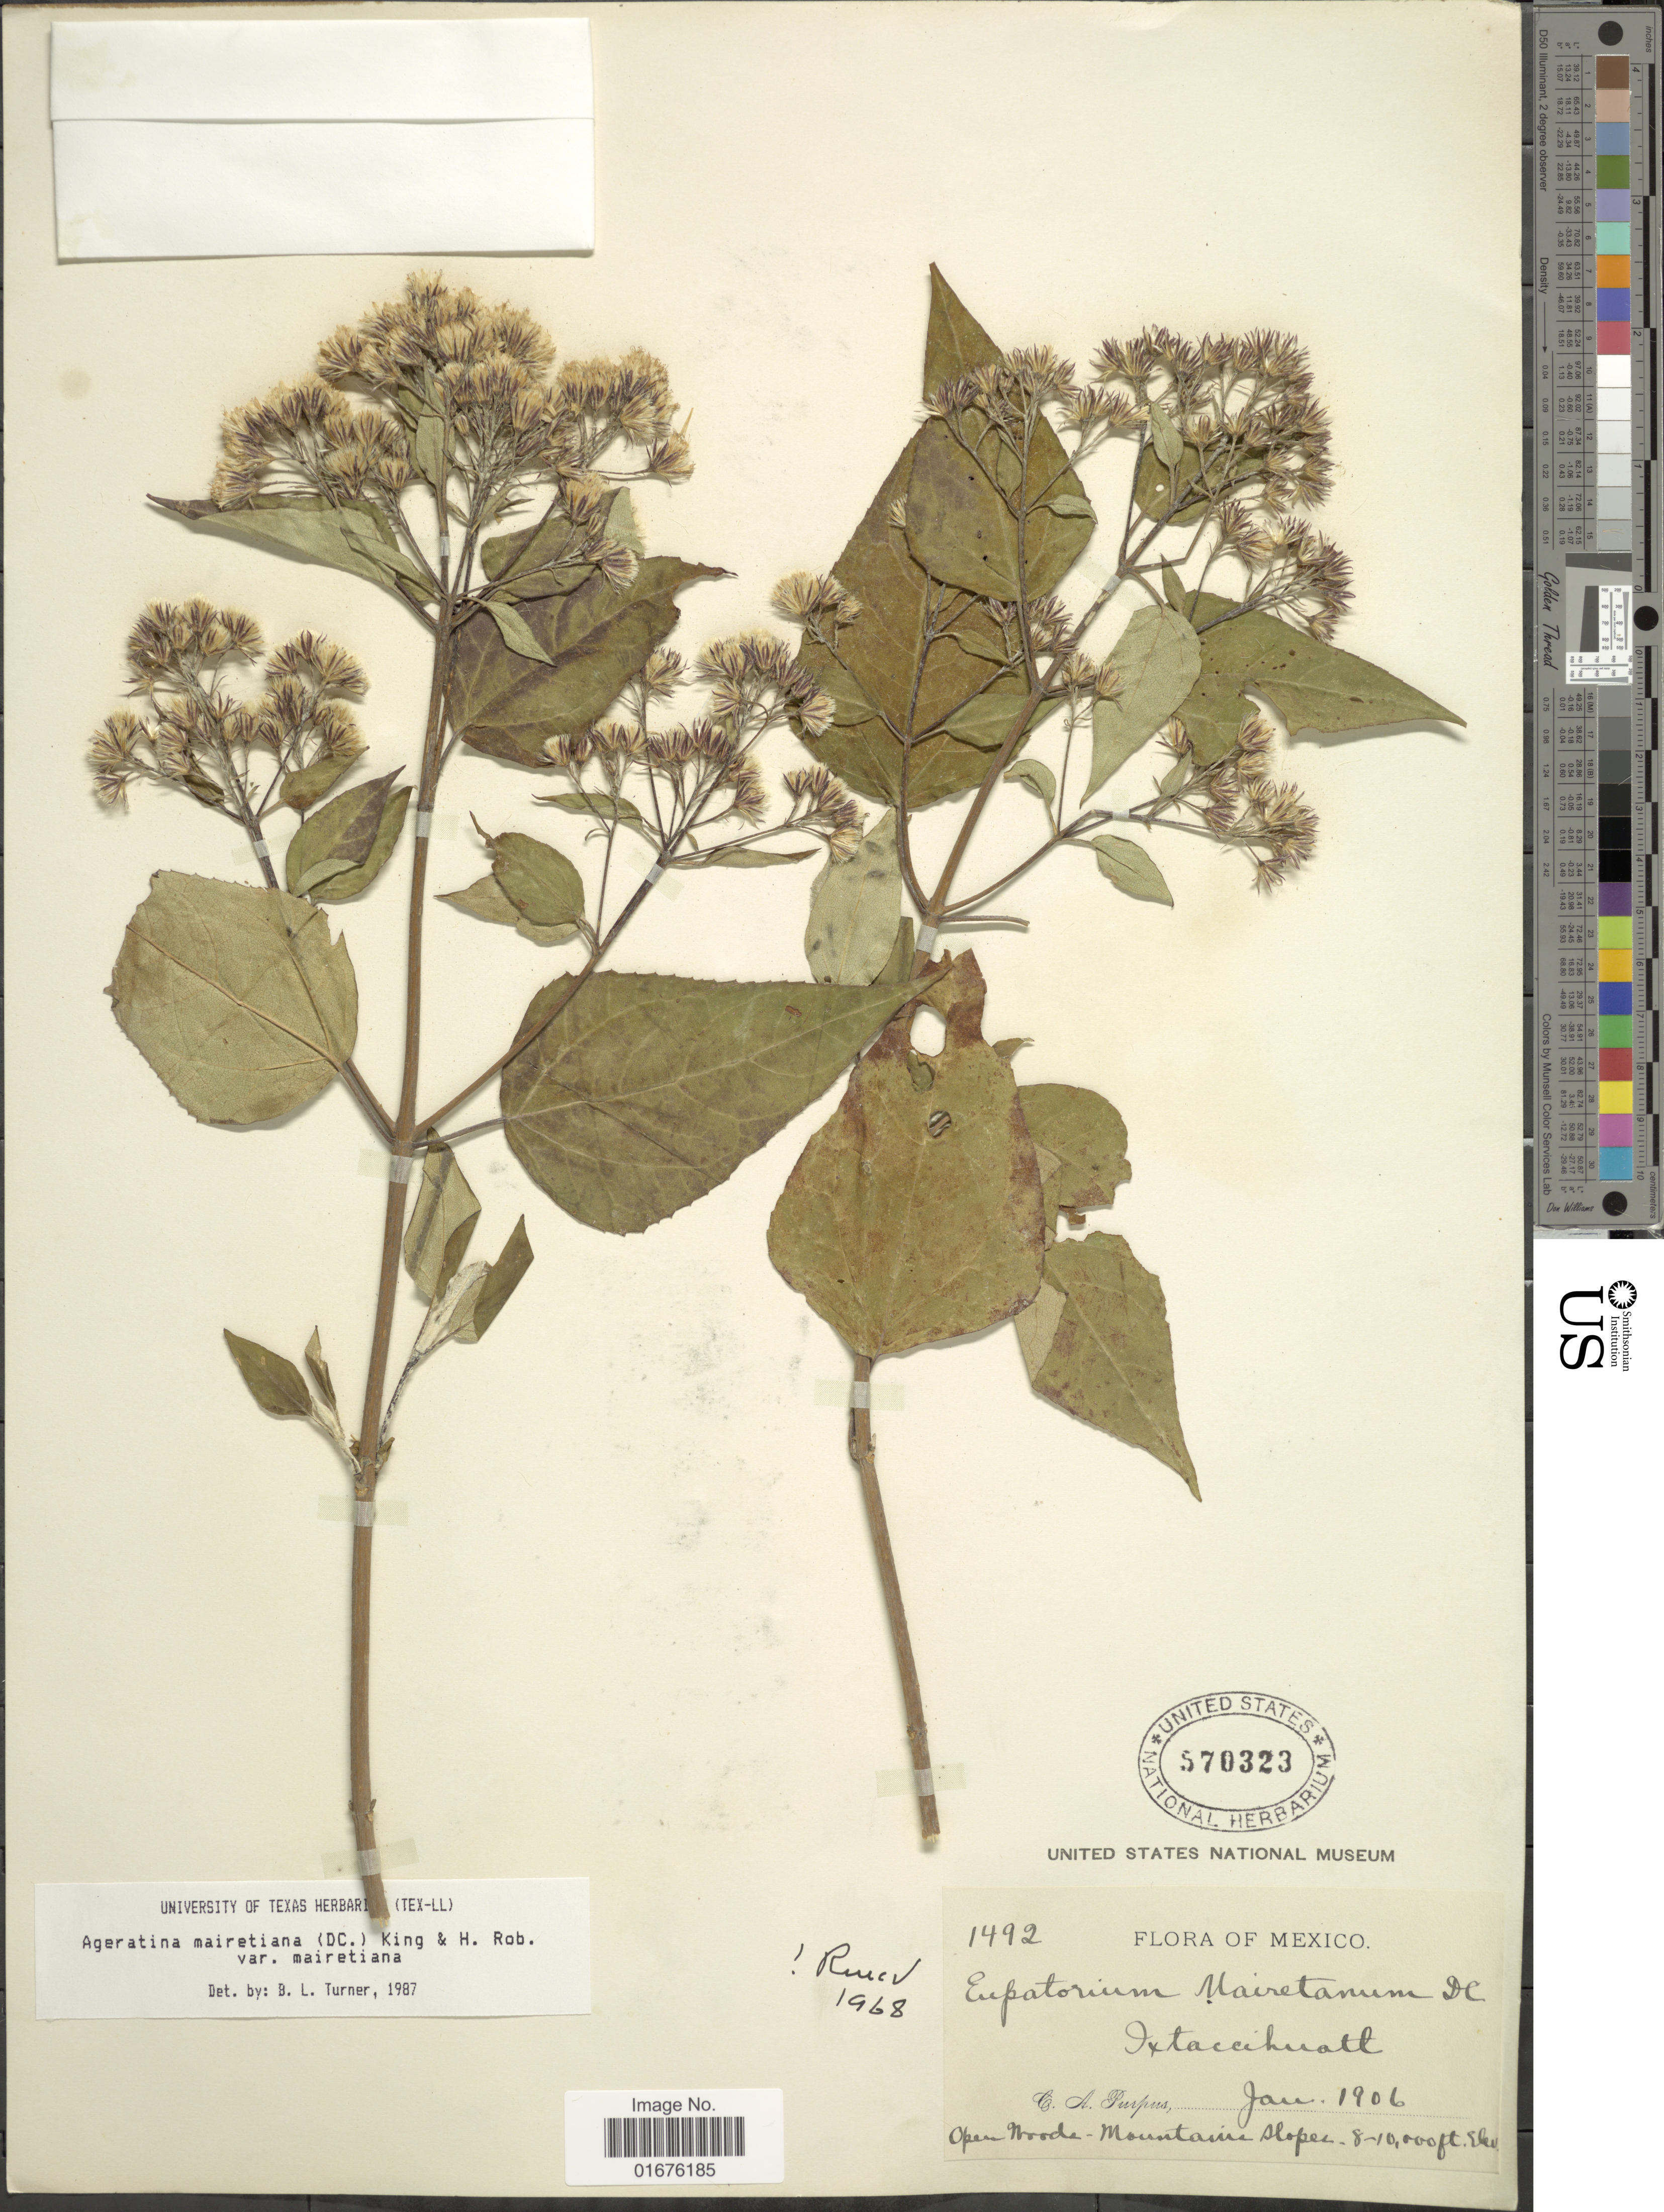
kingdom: Plantae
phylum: Tracheophyta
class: Magnoliopsida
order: Asterales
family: Asteraceae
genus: Ageratina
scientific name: Ageratina mairetiana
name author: (DC.) R.M. King & H. Rob.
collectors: C. A. Purpus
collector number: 1492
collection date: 1906-01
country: Mexico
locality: Ixtaccihuatl, open woods- mountains slopes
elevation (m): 2438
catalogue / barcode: US 570323